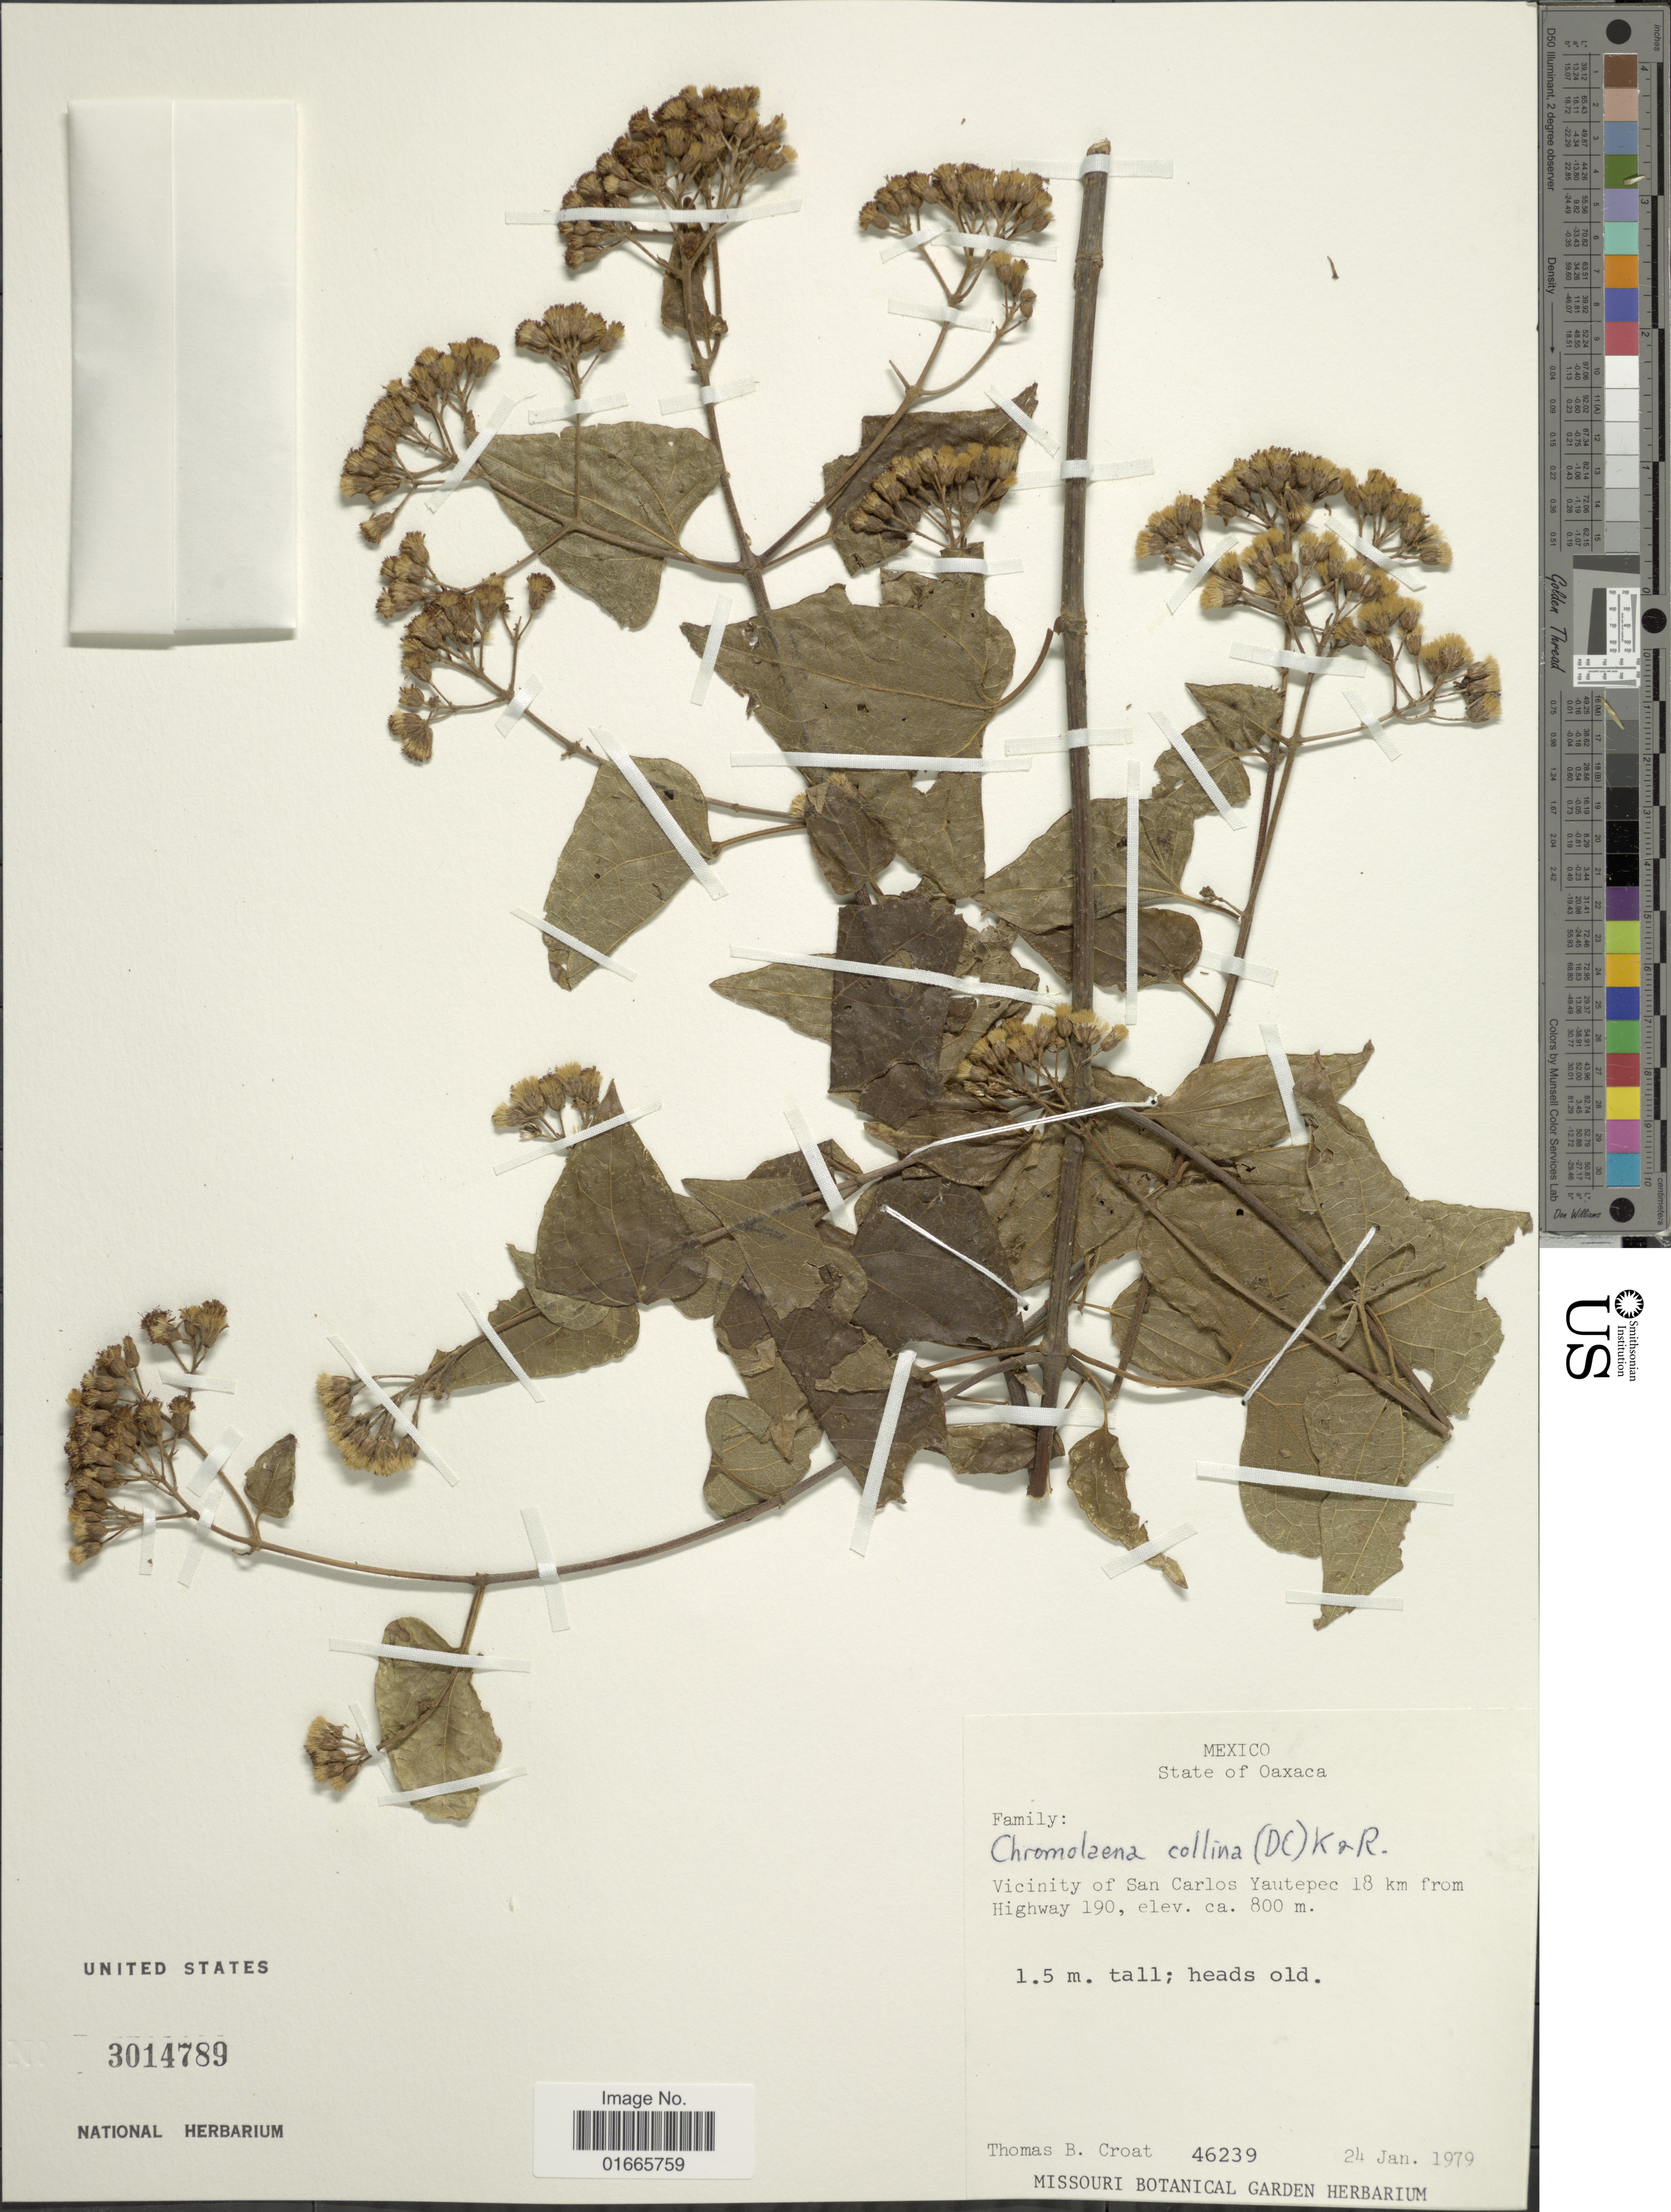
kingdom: Plantae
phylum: Tracheophyta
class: Magnoliopsida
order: Asterales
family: Asteraceae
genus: Chromolaena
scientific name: Chromolaena collina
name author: (DC.) R.M. King & H. Rob.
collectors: T. B. Croat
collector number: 46239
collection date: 1979-01-24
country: Mexico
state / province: Oaxaca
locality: Vicinity of San Carlos Yauteoec 18 km from Highway 190.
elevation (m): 800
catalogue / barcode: US 3014789